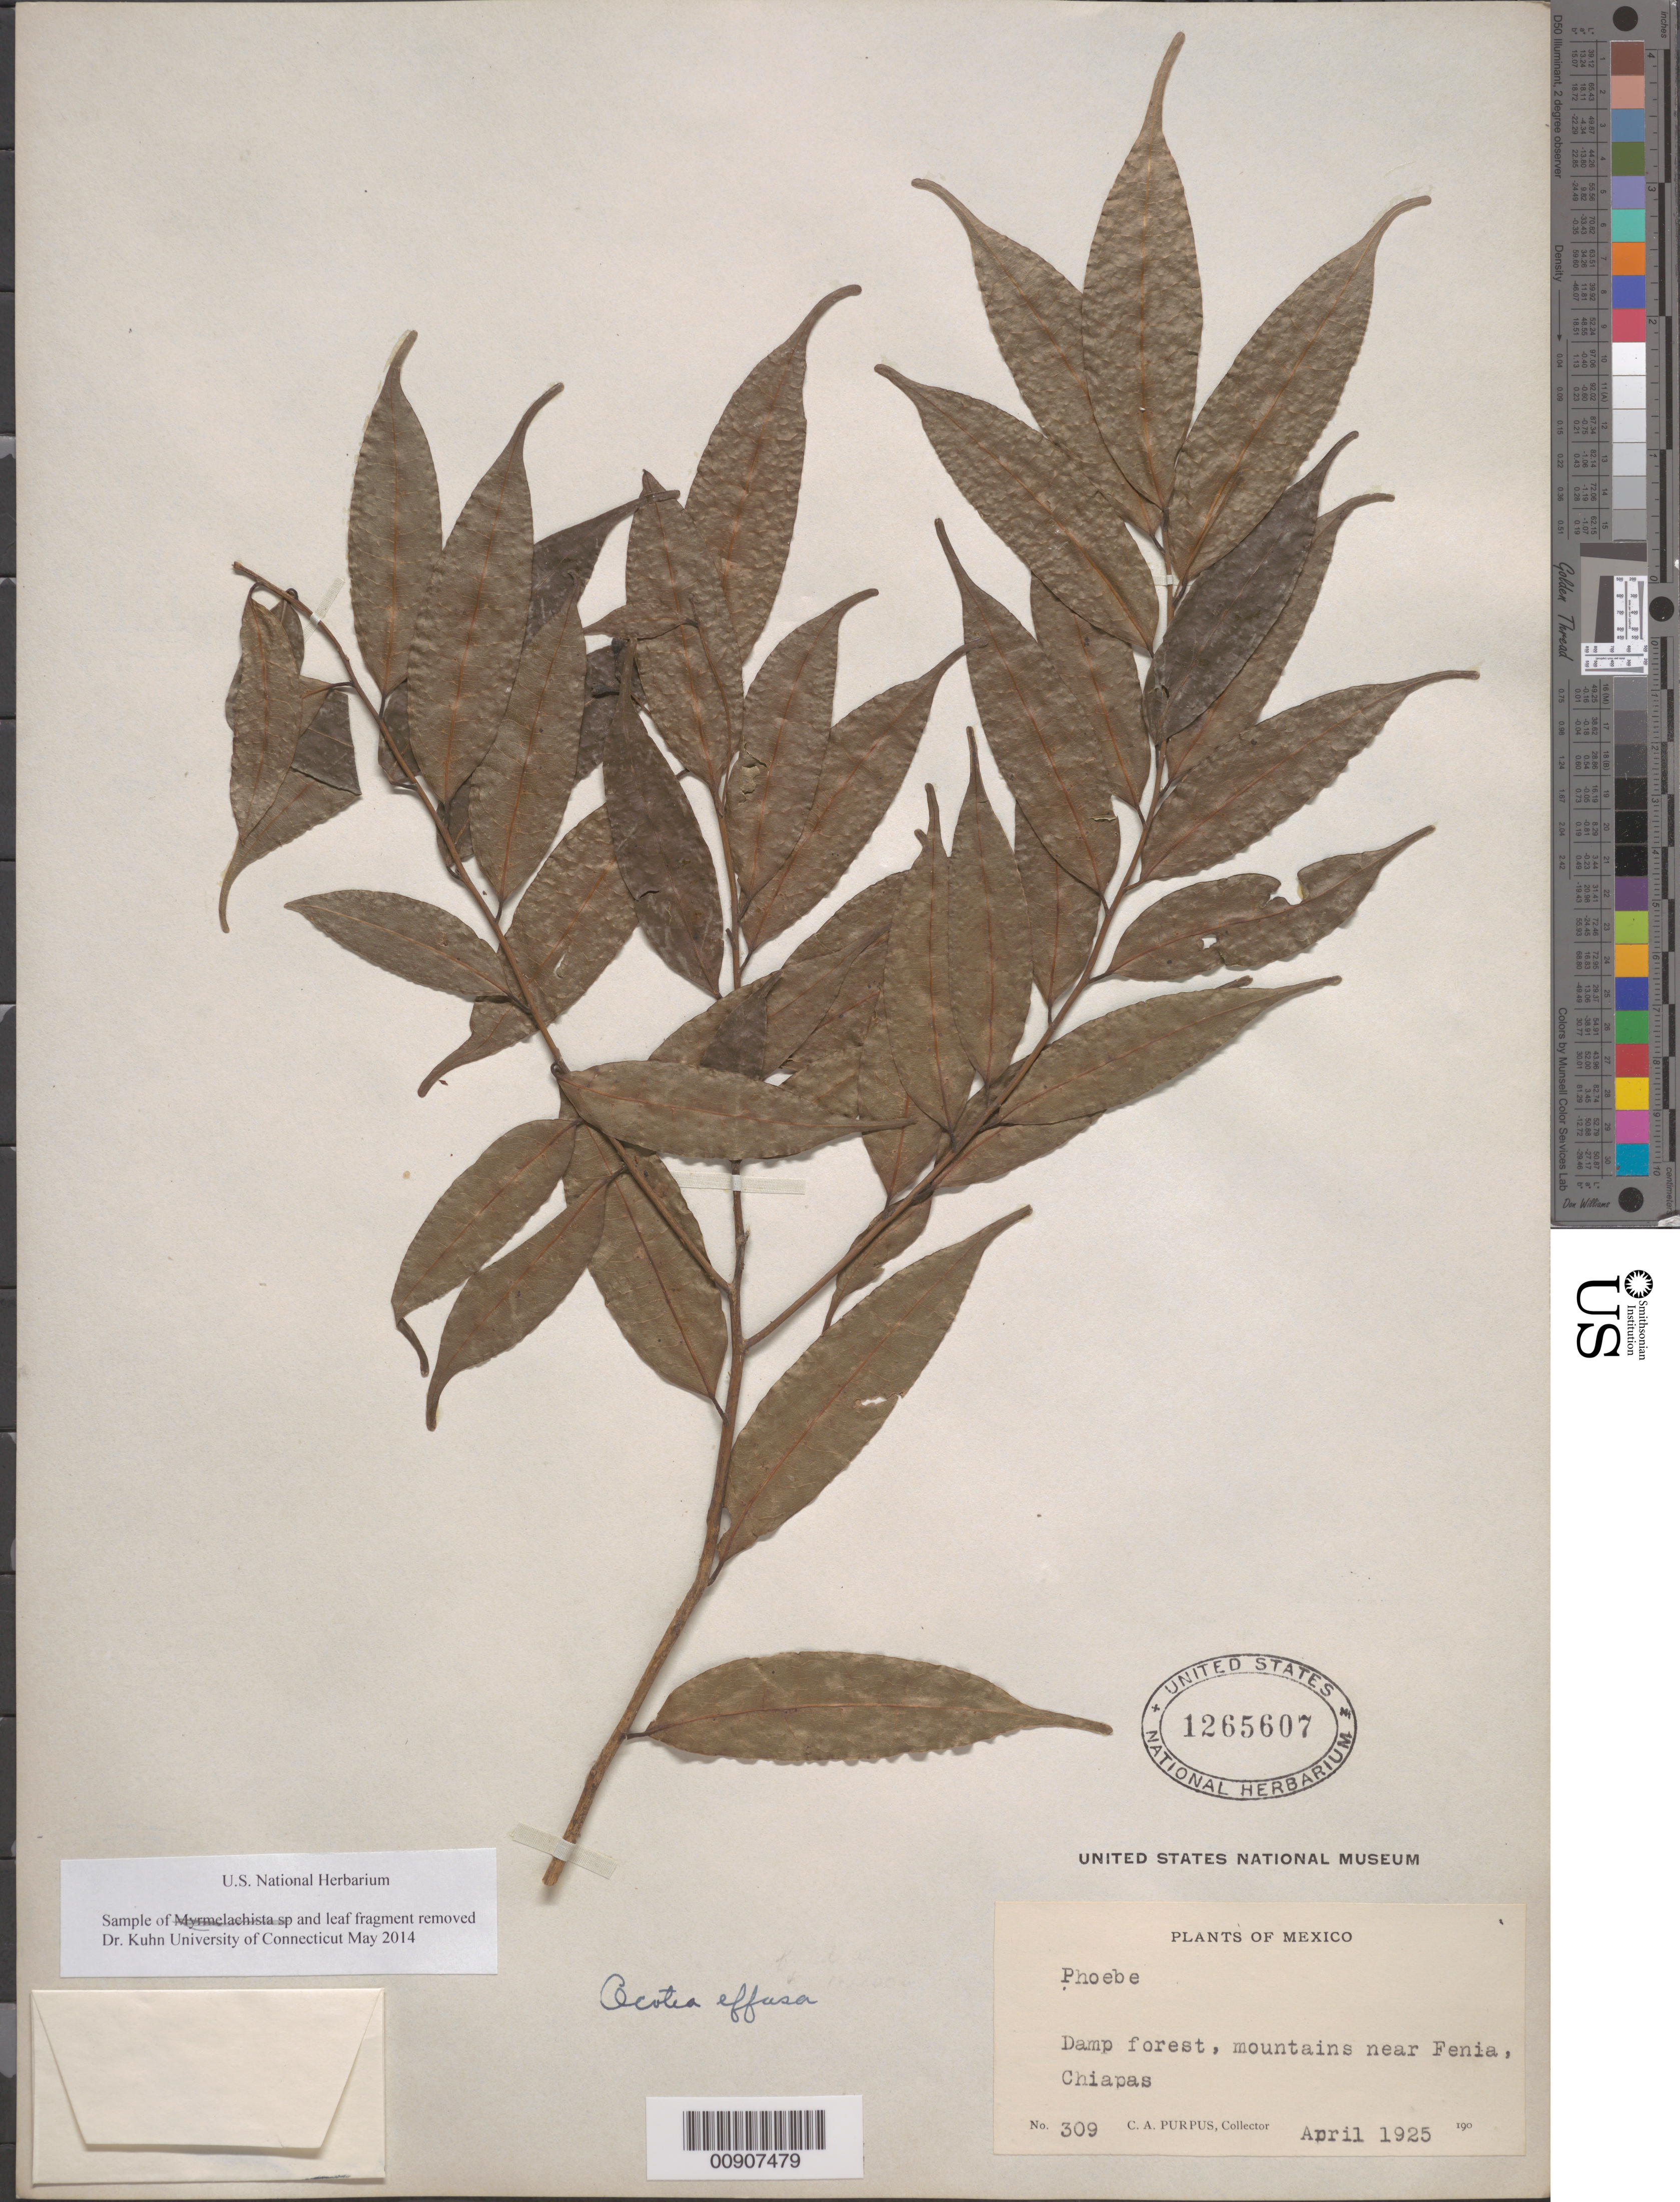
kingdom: Plantae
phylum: Tracheophyta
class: Magnoliopsida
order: Laurales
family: Lauraceae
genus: Ocotea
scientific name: Ocotea effusa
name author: (Meisn.) Hemsl.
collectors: C. A. Purpus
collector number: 309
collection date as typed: Apr 1925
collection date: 1925-04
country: Mexico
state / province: Chiapas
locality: Mountains near Fenia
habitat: Damp forest.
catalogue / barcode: US 1265607